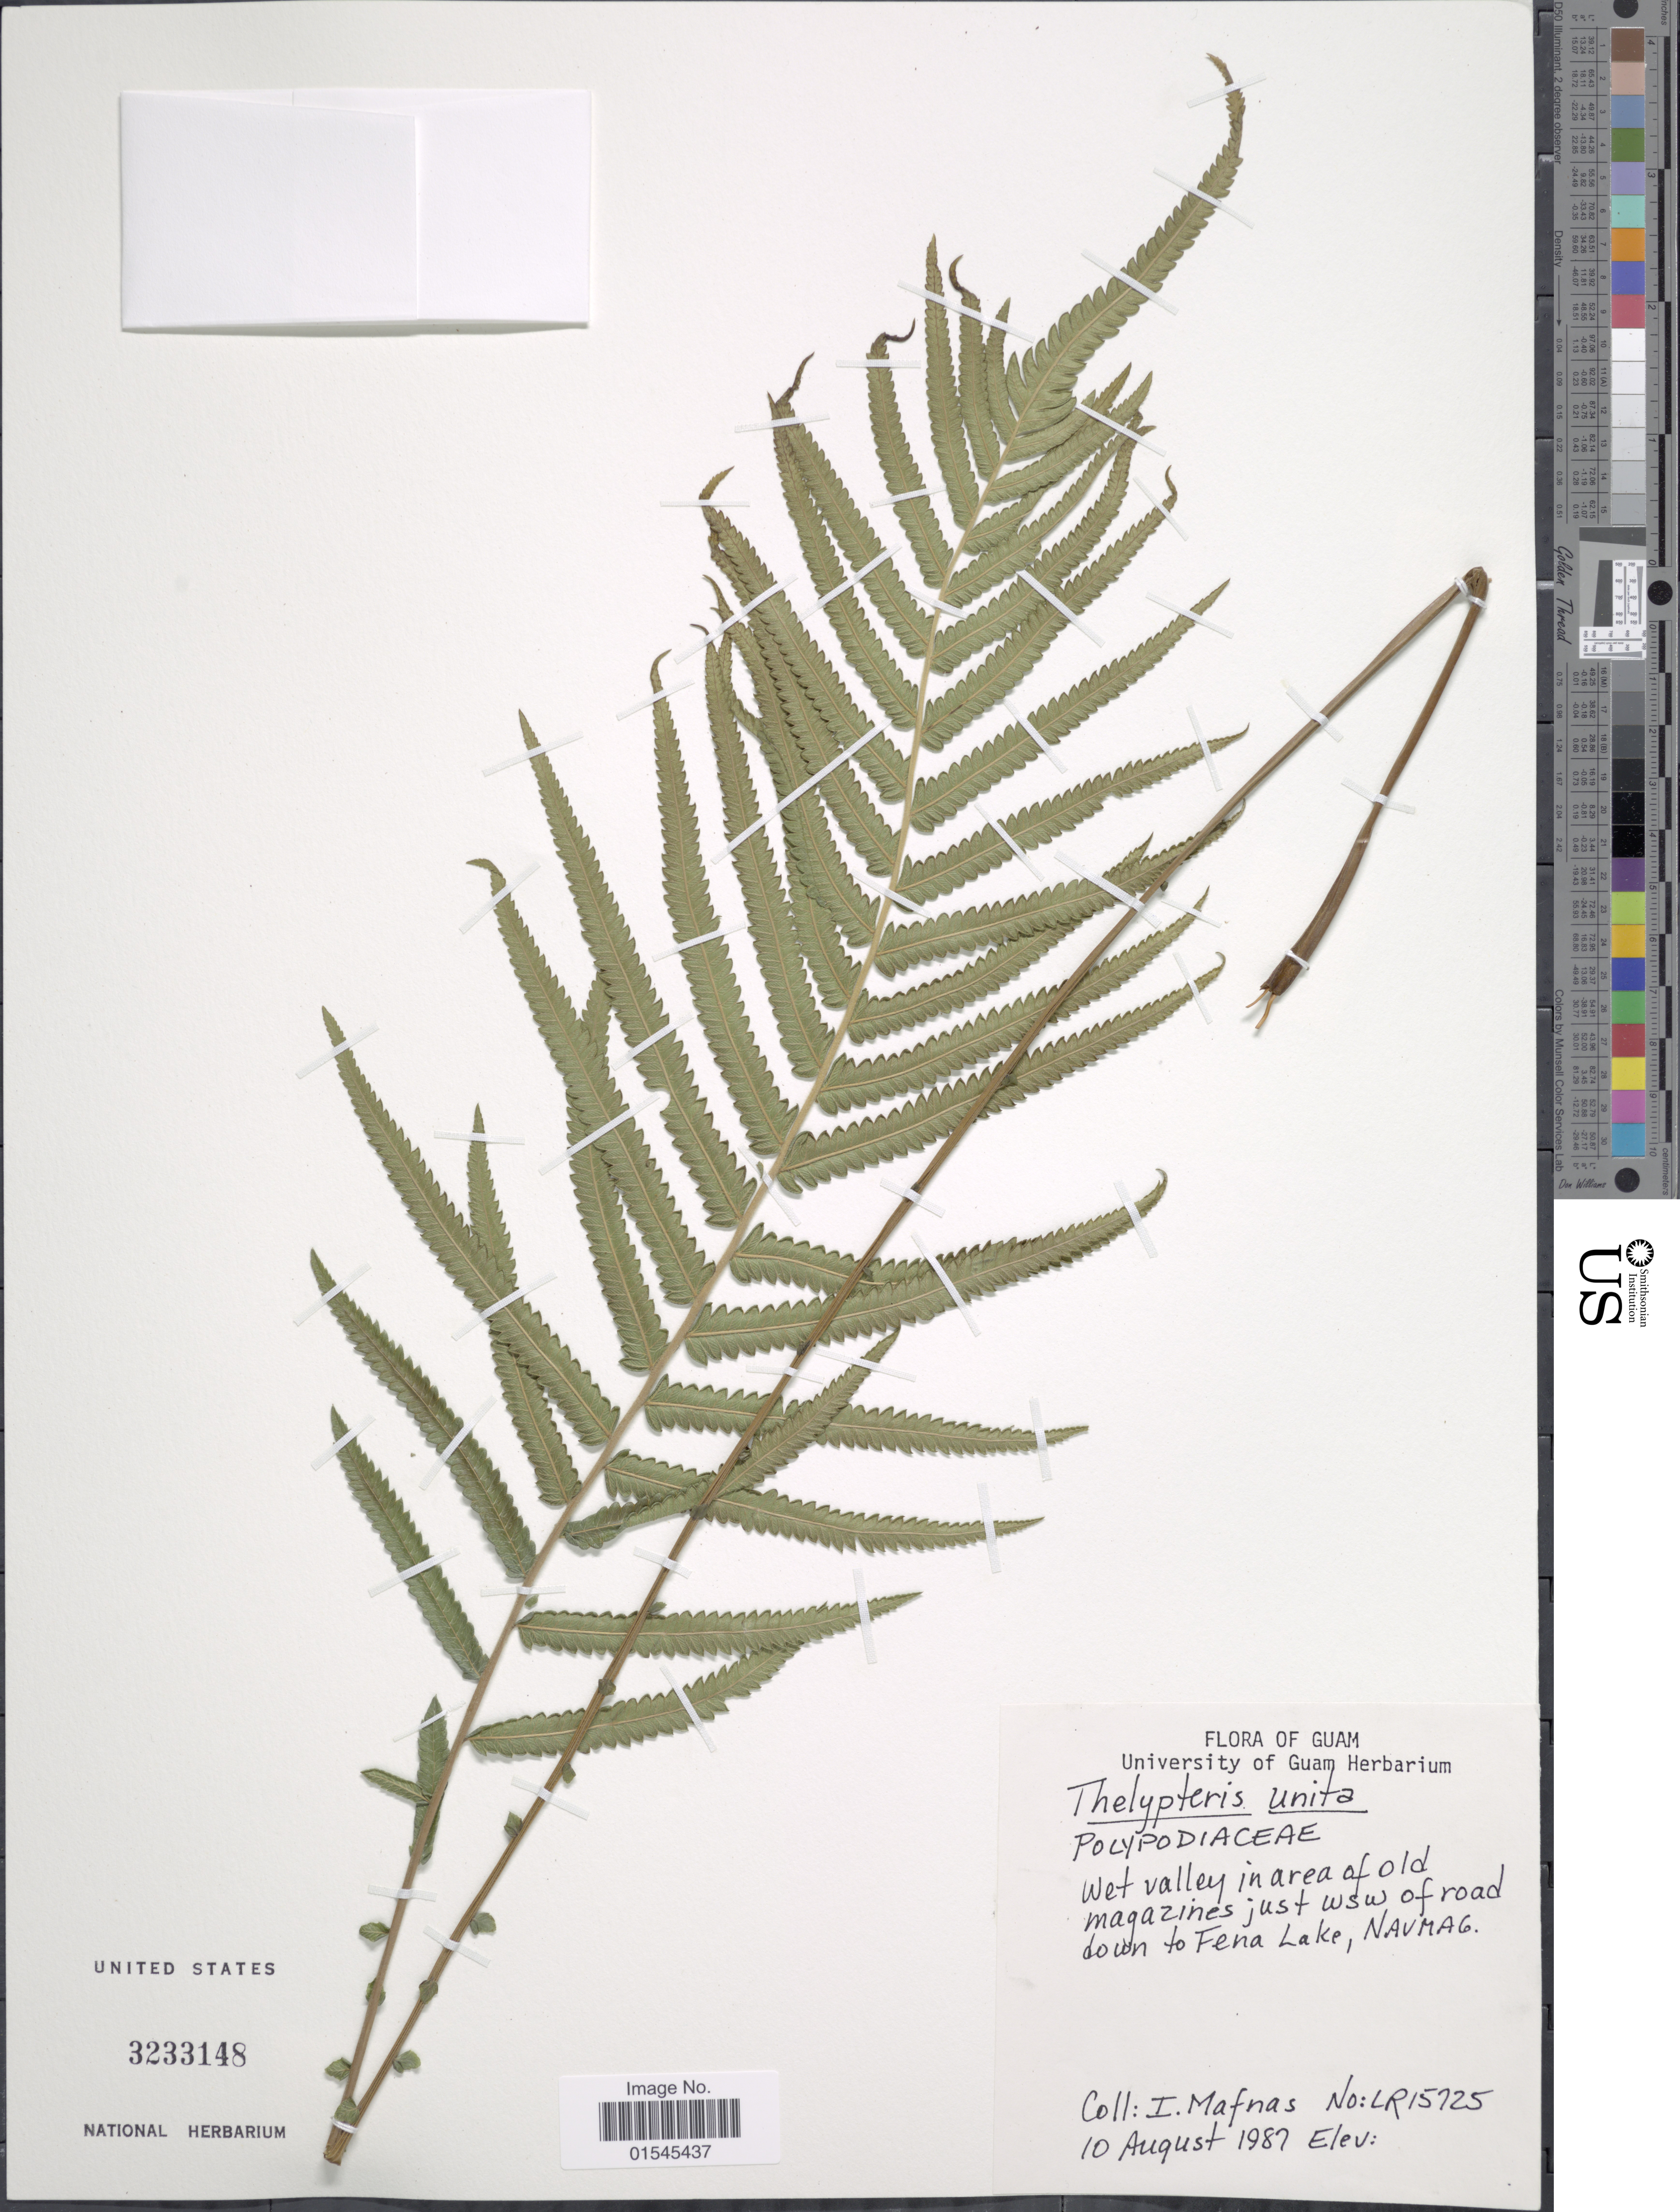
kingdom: Plantae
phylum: Tracheophyta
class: Polypodiopsida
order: Polypodiales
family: Thelypteridaceae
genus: Sphaerostephanos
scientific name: Sphaerostephanos unitus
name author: (L.) Holttum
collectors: I. Mafnas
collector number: LR 15725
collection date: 1987-08-10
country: Guam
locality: Wet Valley in area of old magazine just wsw of road down to Fena Lake, Navmag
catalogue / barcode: US 3233148